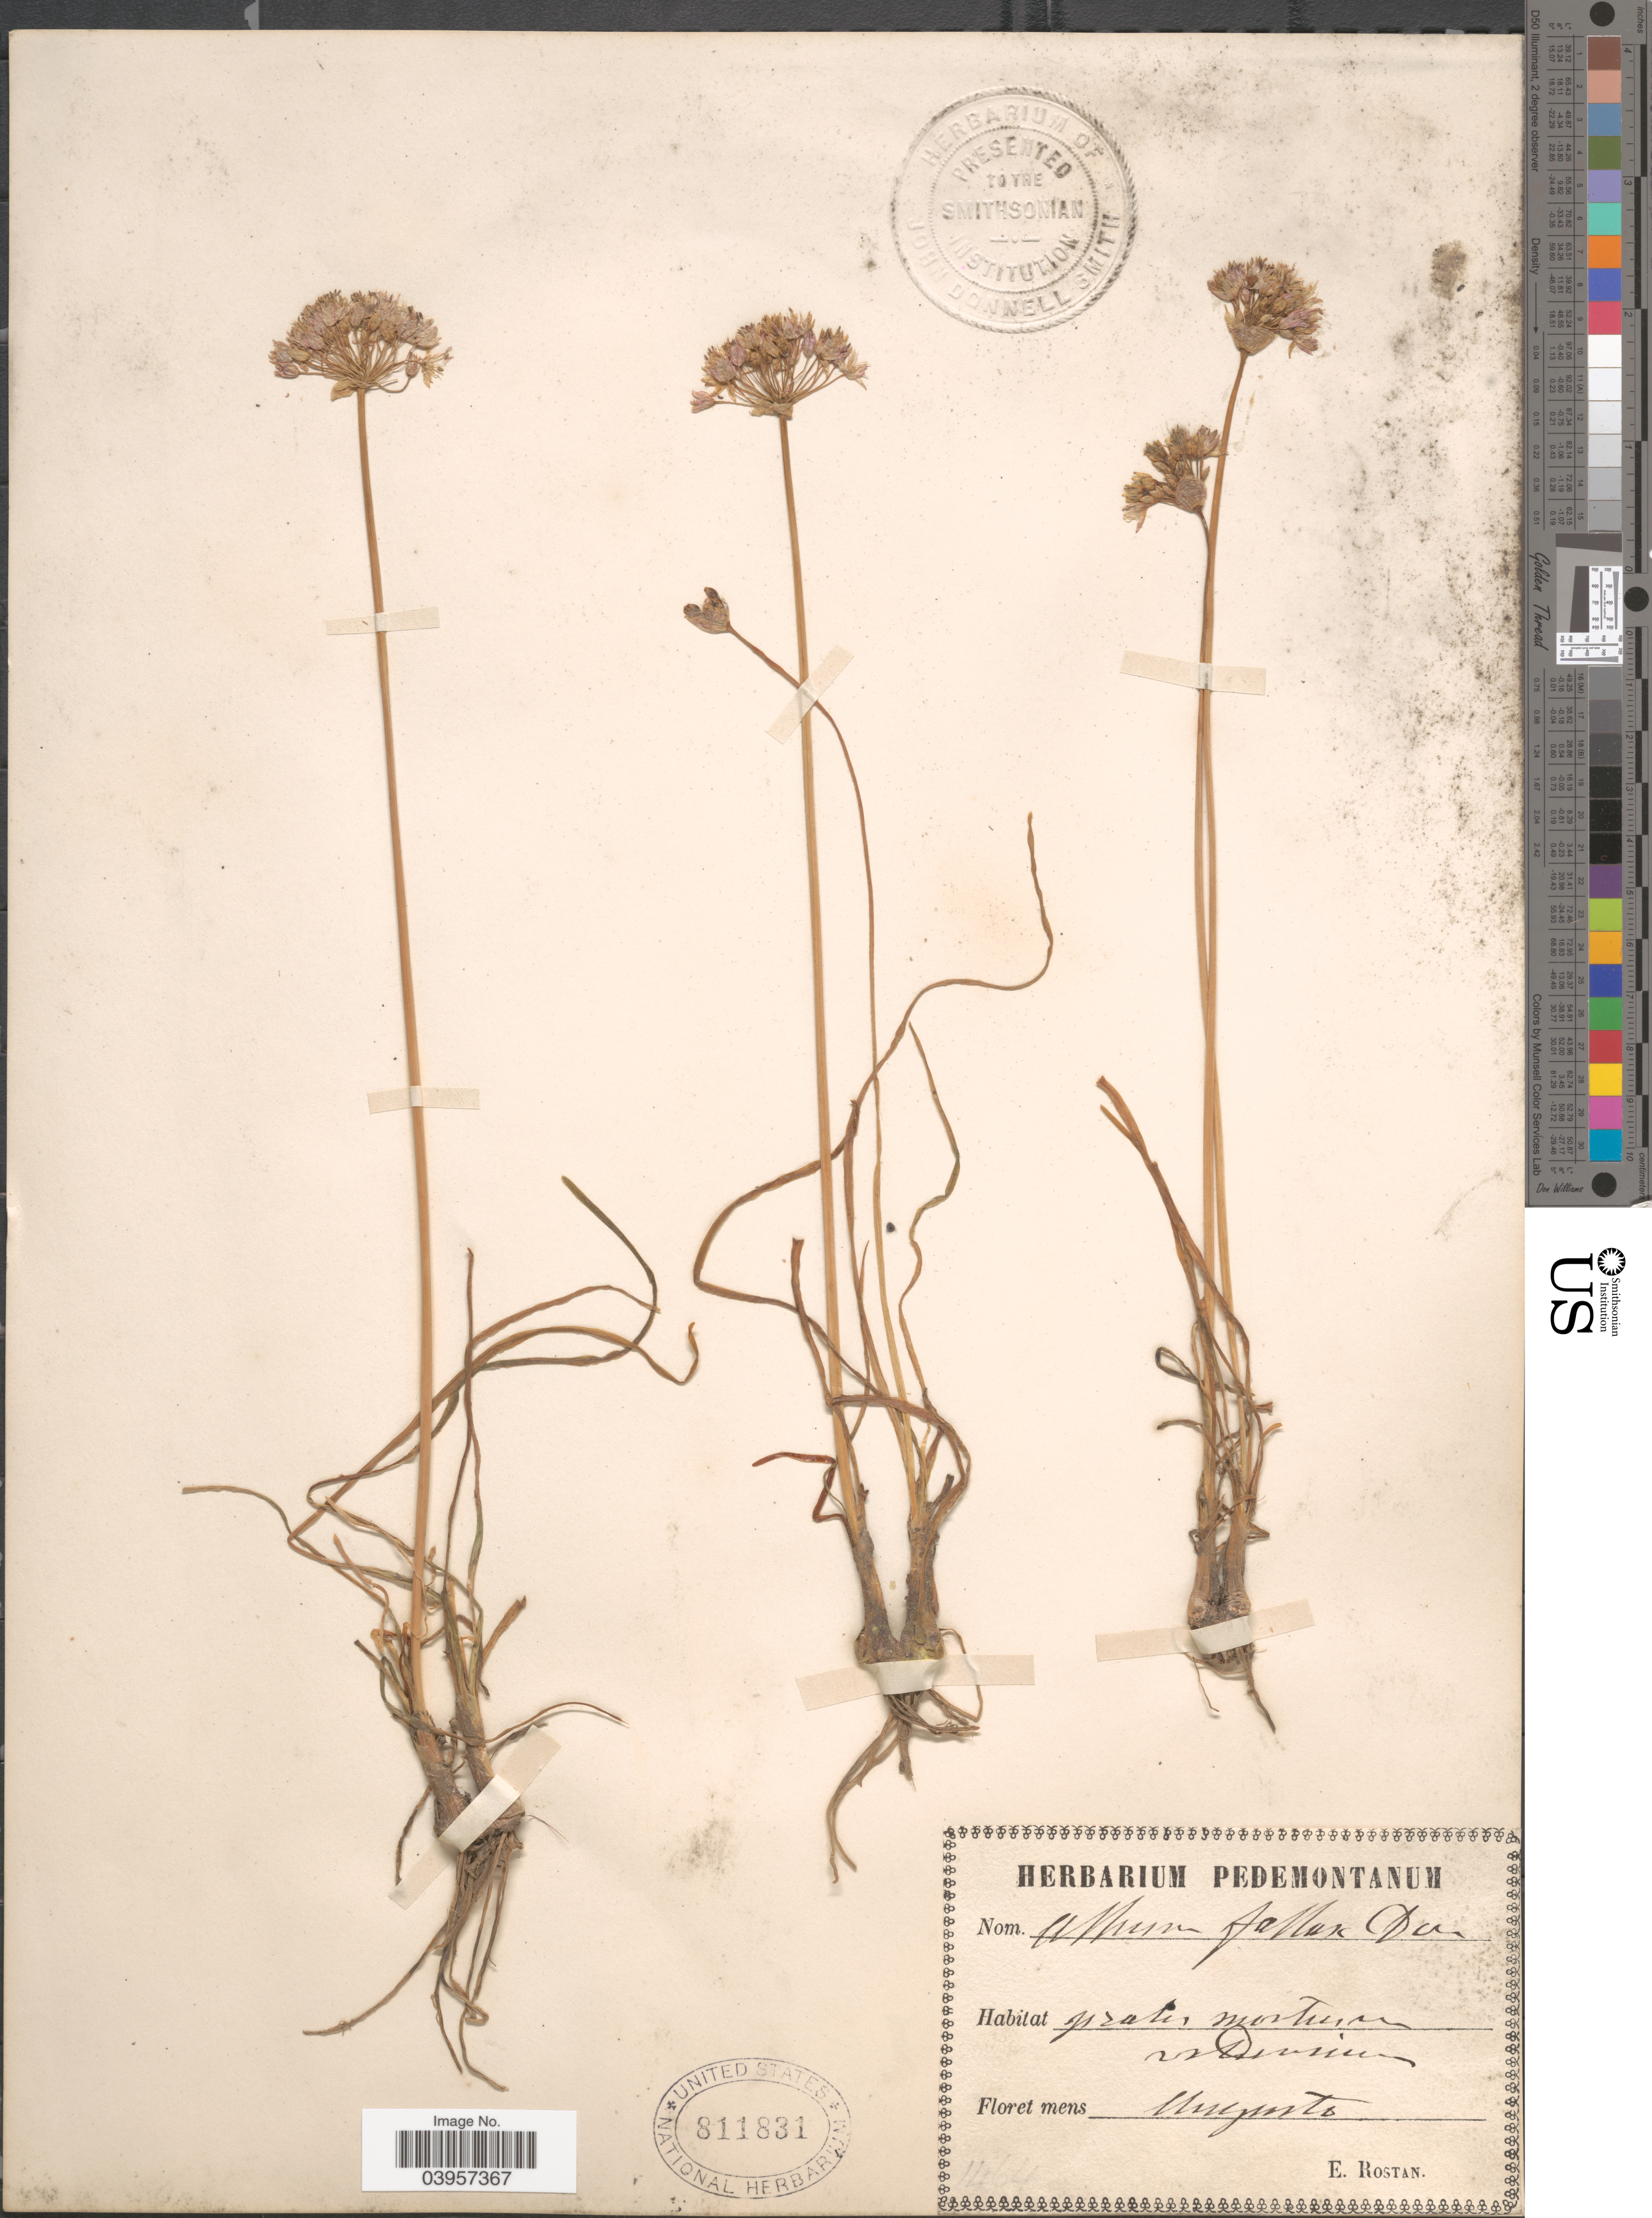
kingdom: Plantae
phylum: Tracheophyta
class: Liliopsida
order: Asparagales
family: Amaryllidaceae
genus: Allium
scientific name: Allium senescens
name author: L.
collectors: E. Rostan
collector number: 1464*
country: Italy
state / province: Piedmont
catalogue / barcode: US 811831